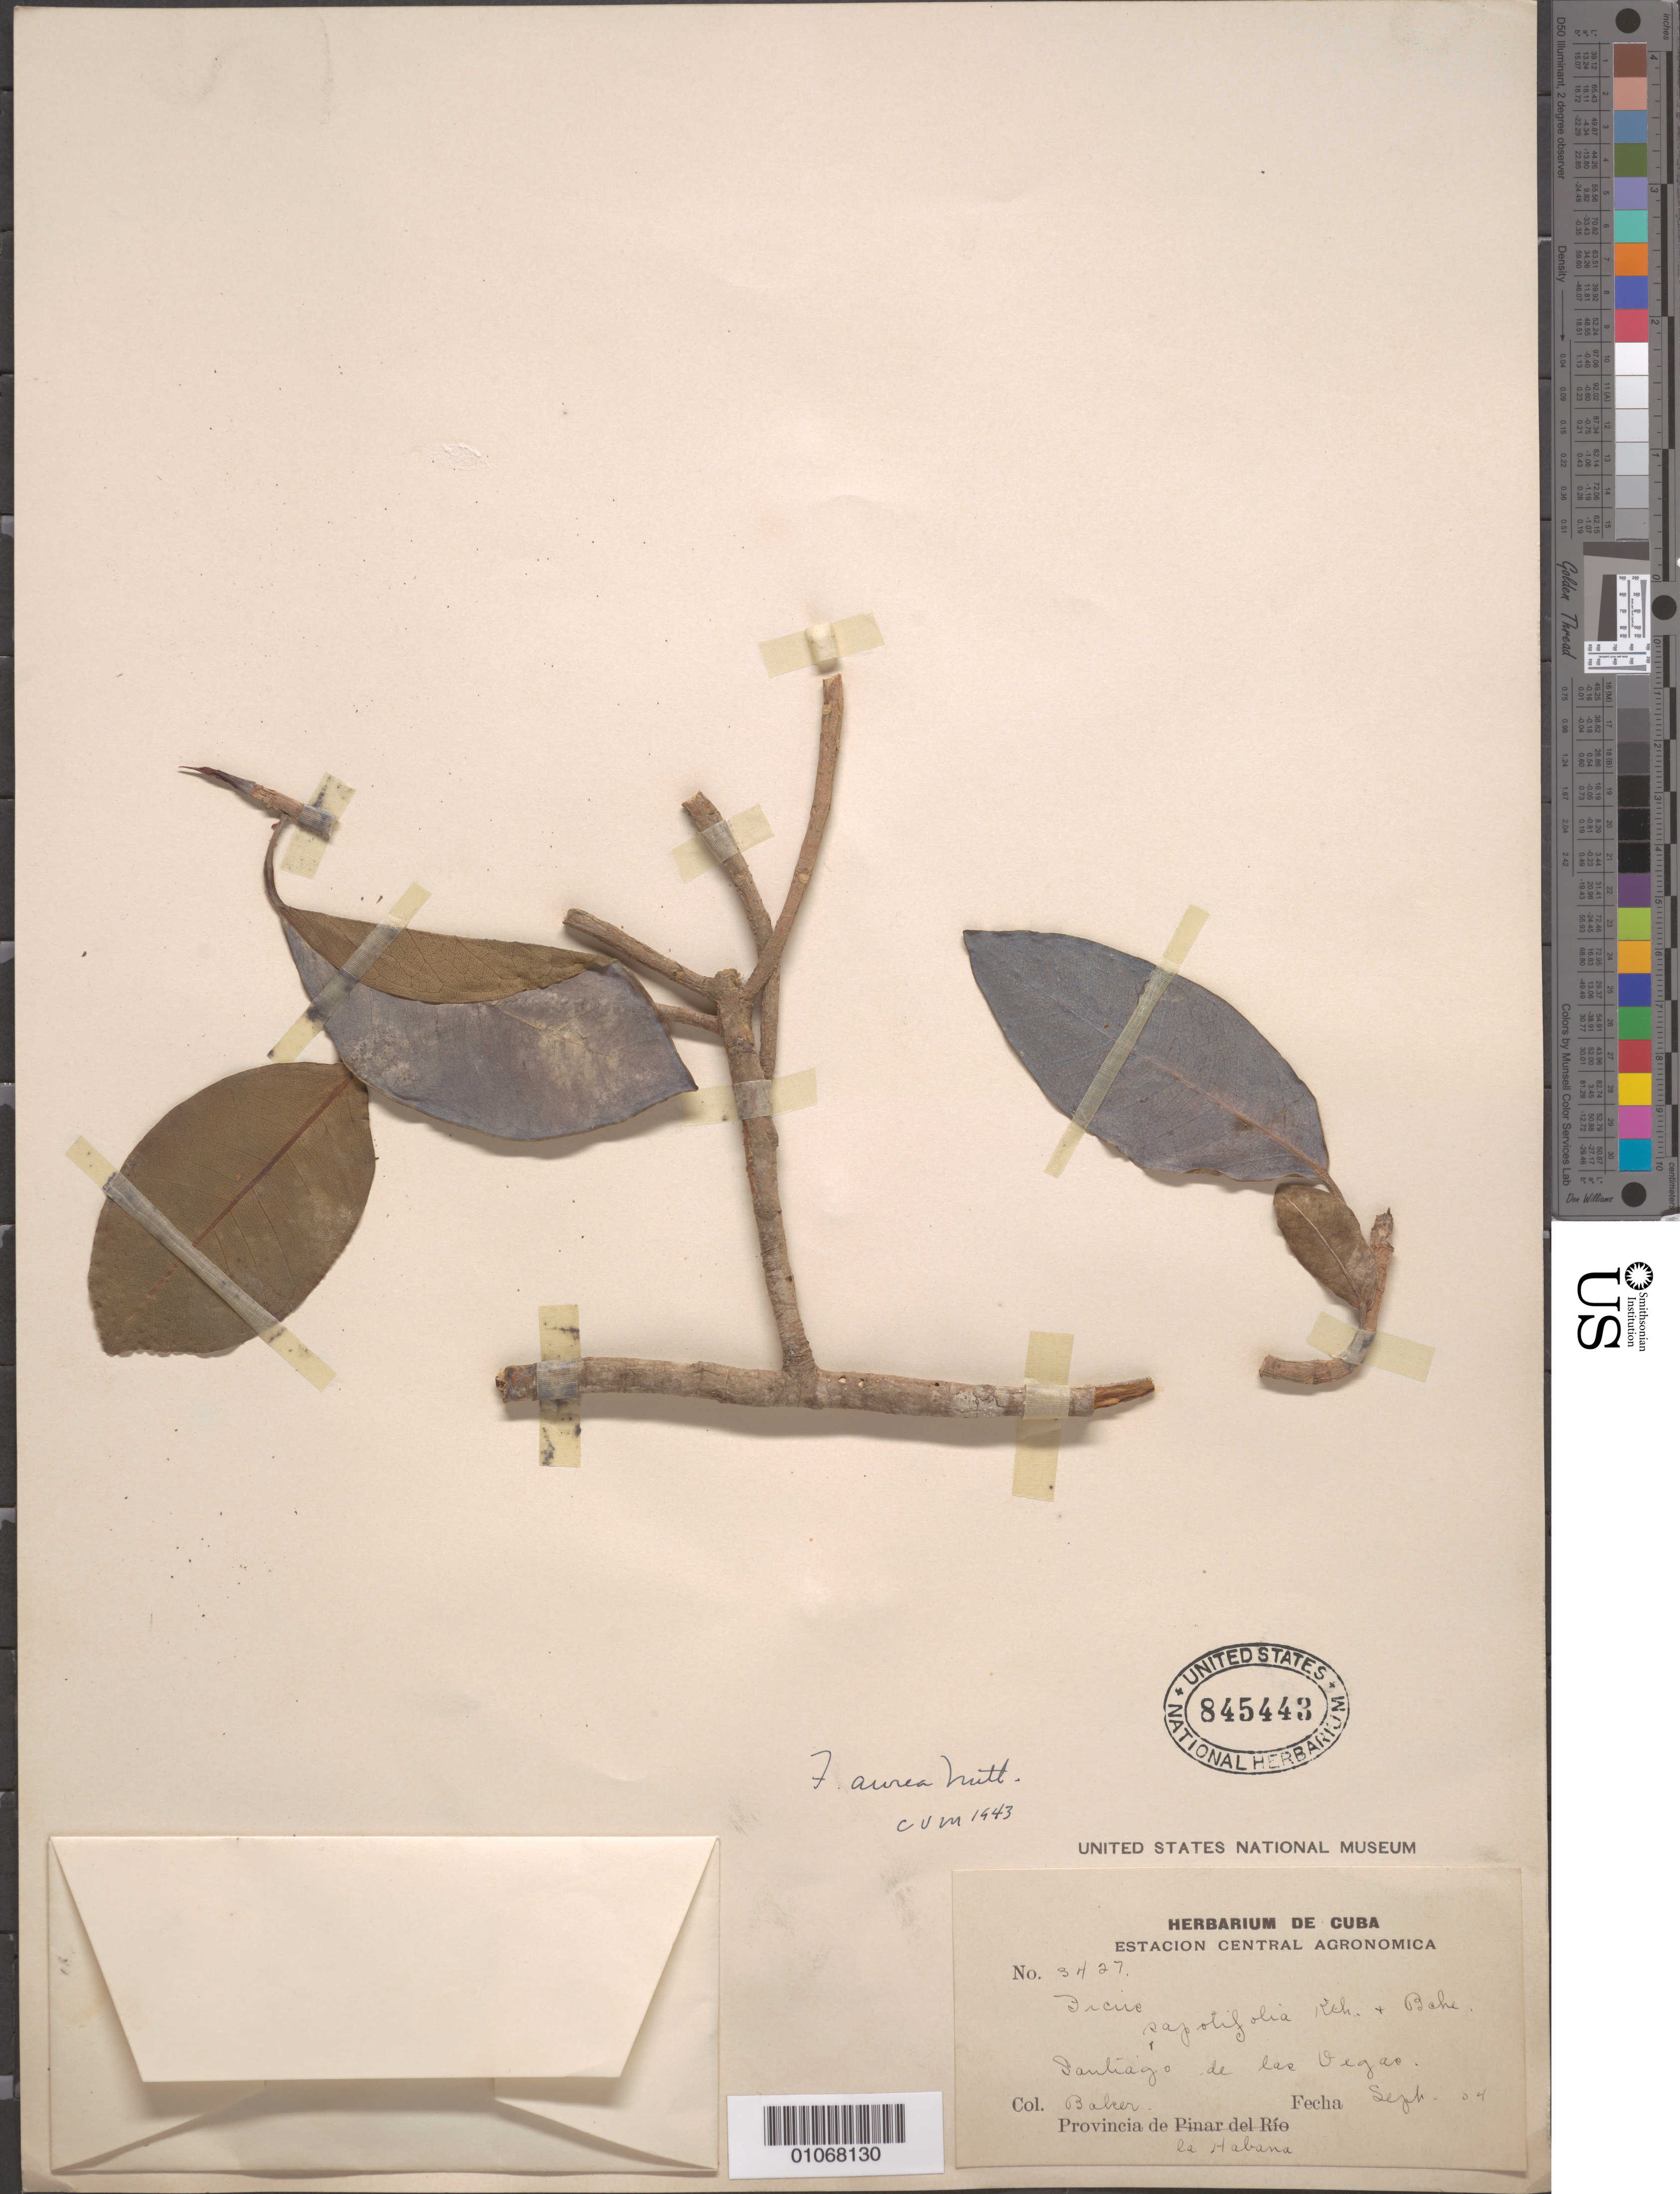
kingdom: Plantae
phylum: Tracheophyta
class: Magnoliopsida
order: Rosales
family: Moraceae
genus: Ficus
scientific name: Ficus aurea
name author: Nutt.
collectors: C. F. Baker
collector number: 3427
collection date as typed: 01 Sep 1904 to 30 Sep 1904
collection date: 1904-09-01/1904-09-30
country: Cuba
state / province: La Habana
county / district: Municipio Boyeros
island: Cuba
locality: Santiago de las Vegas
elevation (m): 97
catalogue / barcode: US 845443